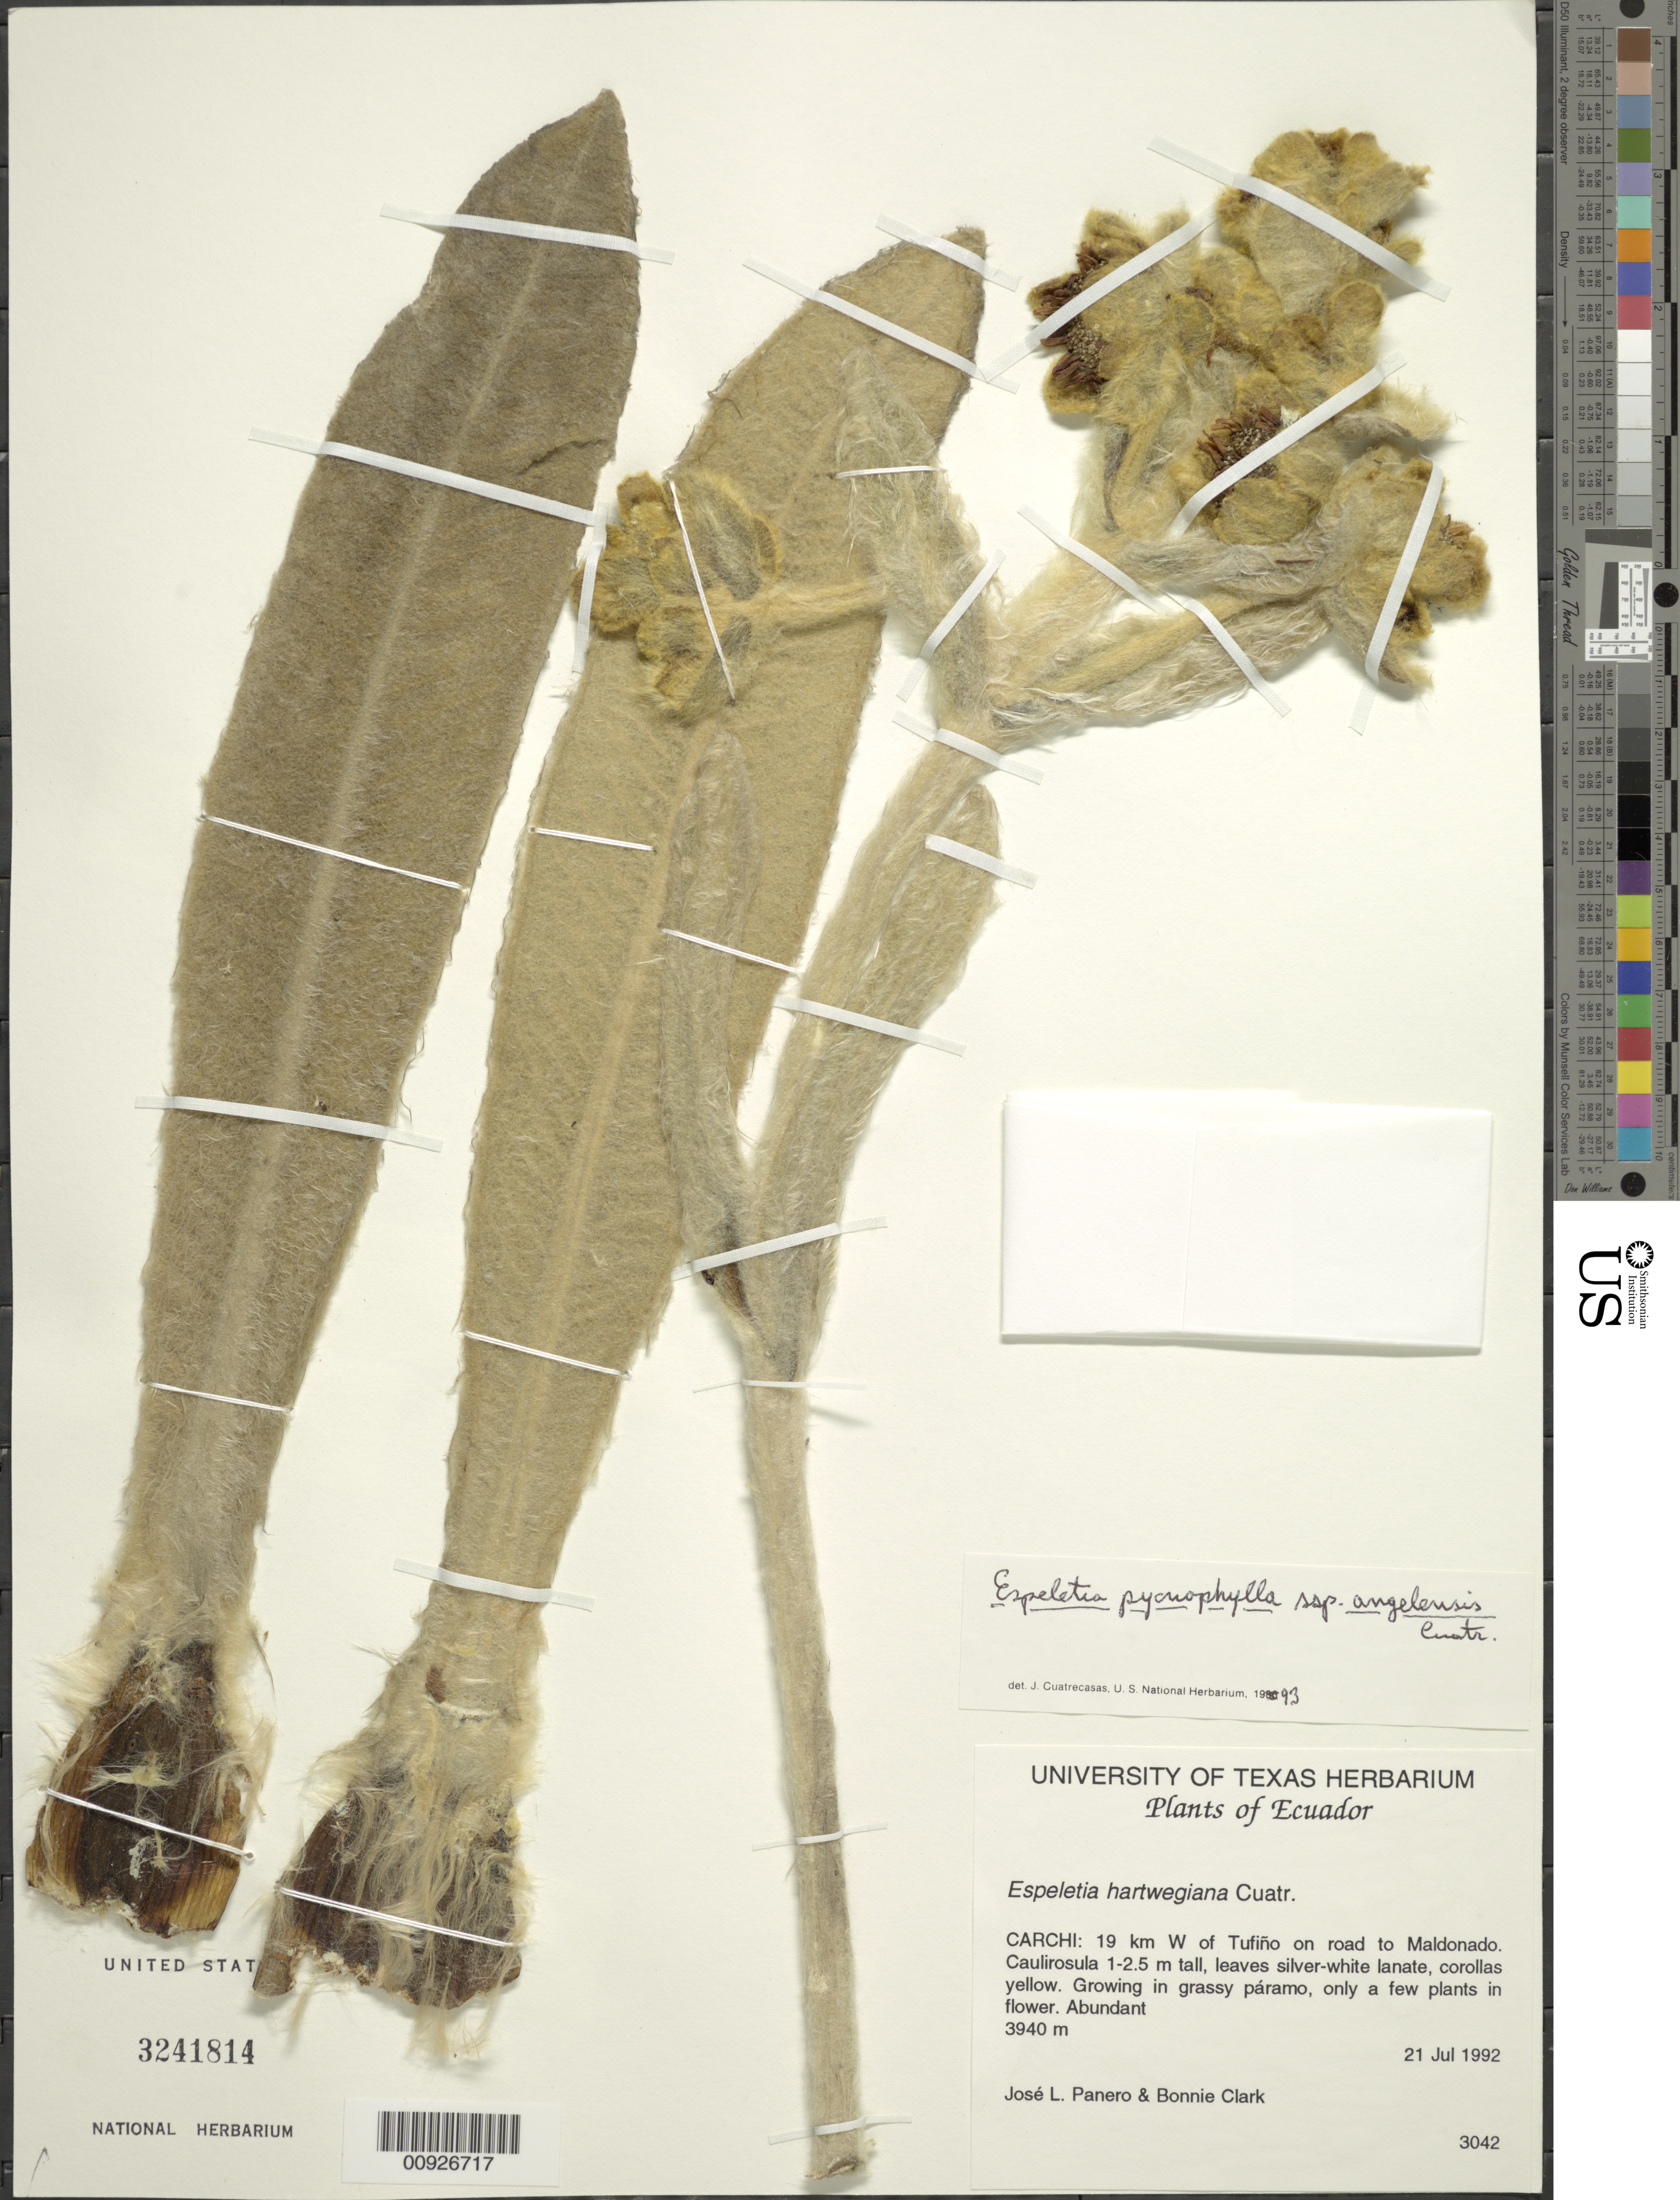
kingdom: Plantae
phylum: Tracheophyta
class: Magnoliopsida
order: Asterales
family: Asteraceae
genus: Espeletia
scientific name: Espeletia pycnophylla subsp. angelensis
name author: Cuatrec.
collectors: J. L. Panero & B. Clark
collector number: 3042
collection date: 1992-07-21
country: Ecuador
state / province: Carchi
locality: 19 km W of Tufiño on road to Maldonado.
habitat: Growing in grassy páramo, only a few plants in flower. Abundant.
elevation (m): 3940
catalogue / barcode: US 3241814